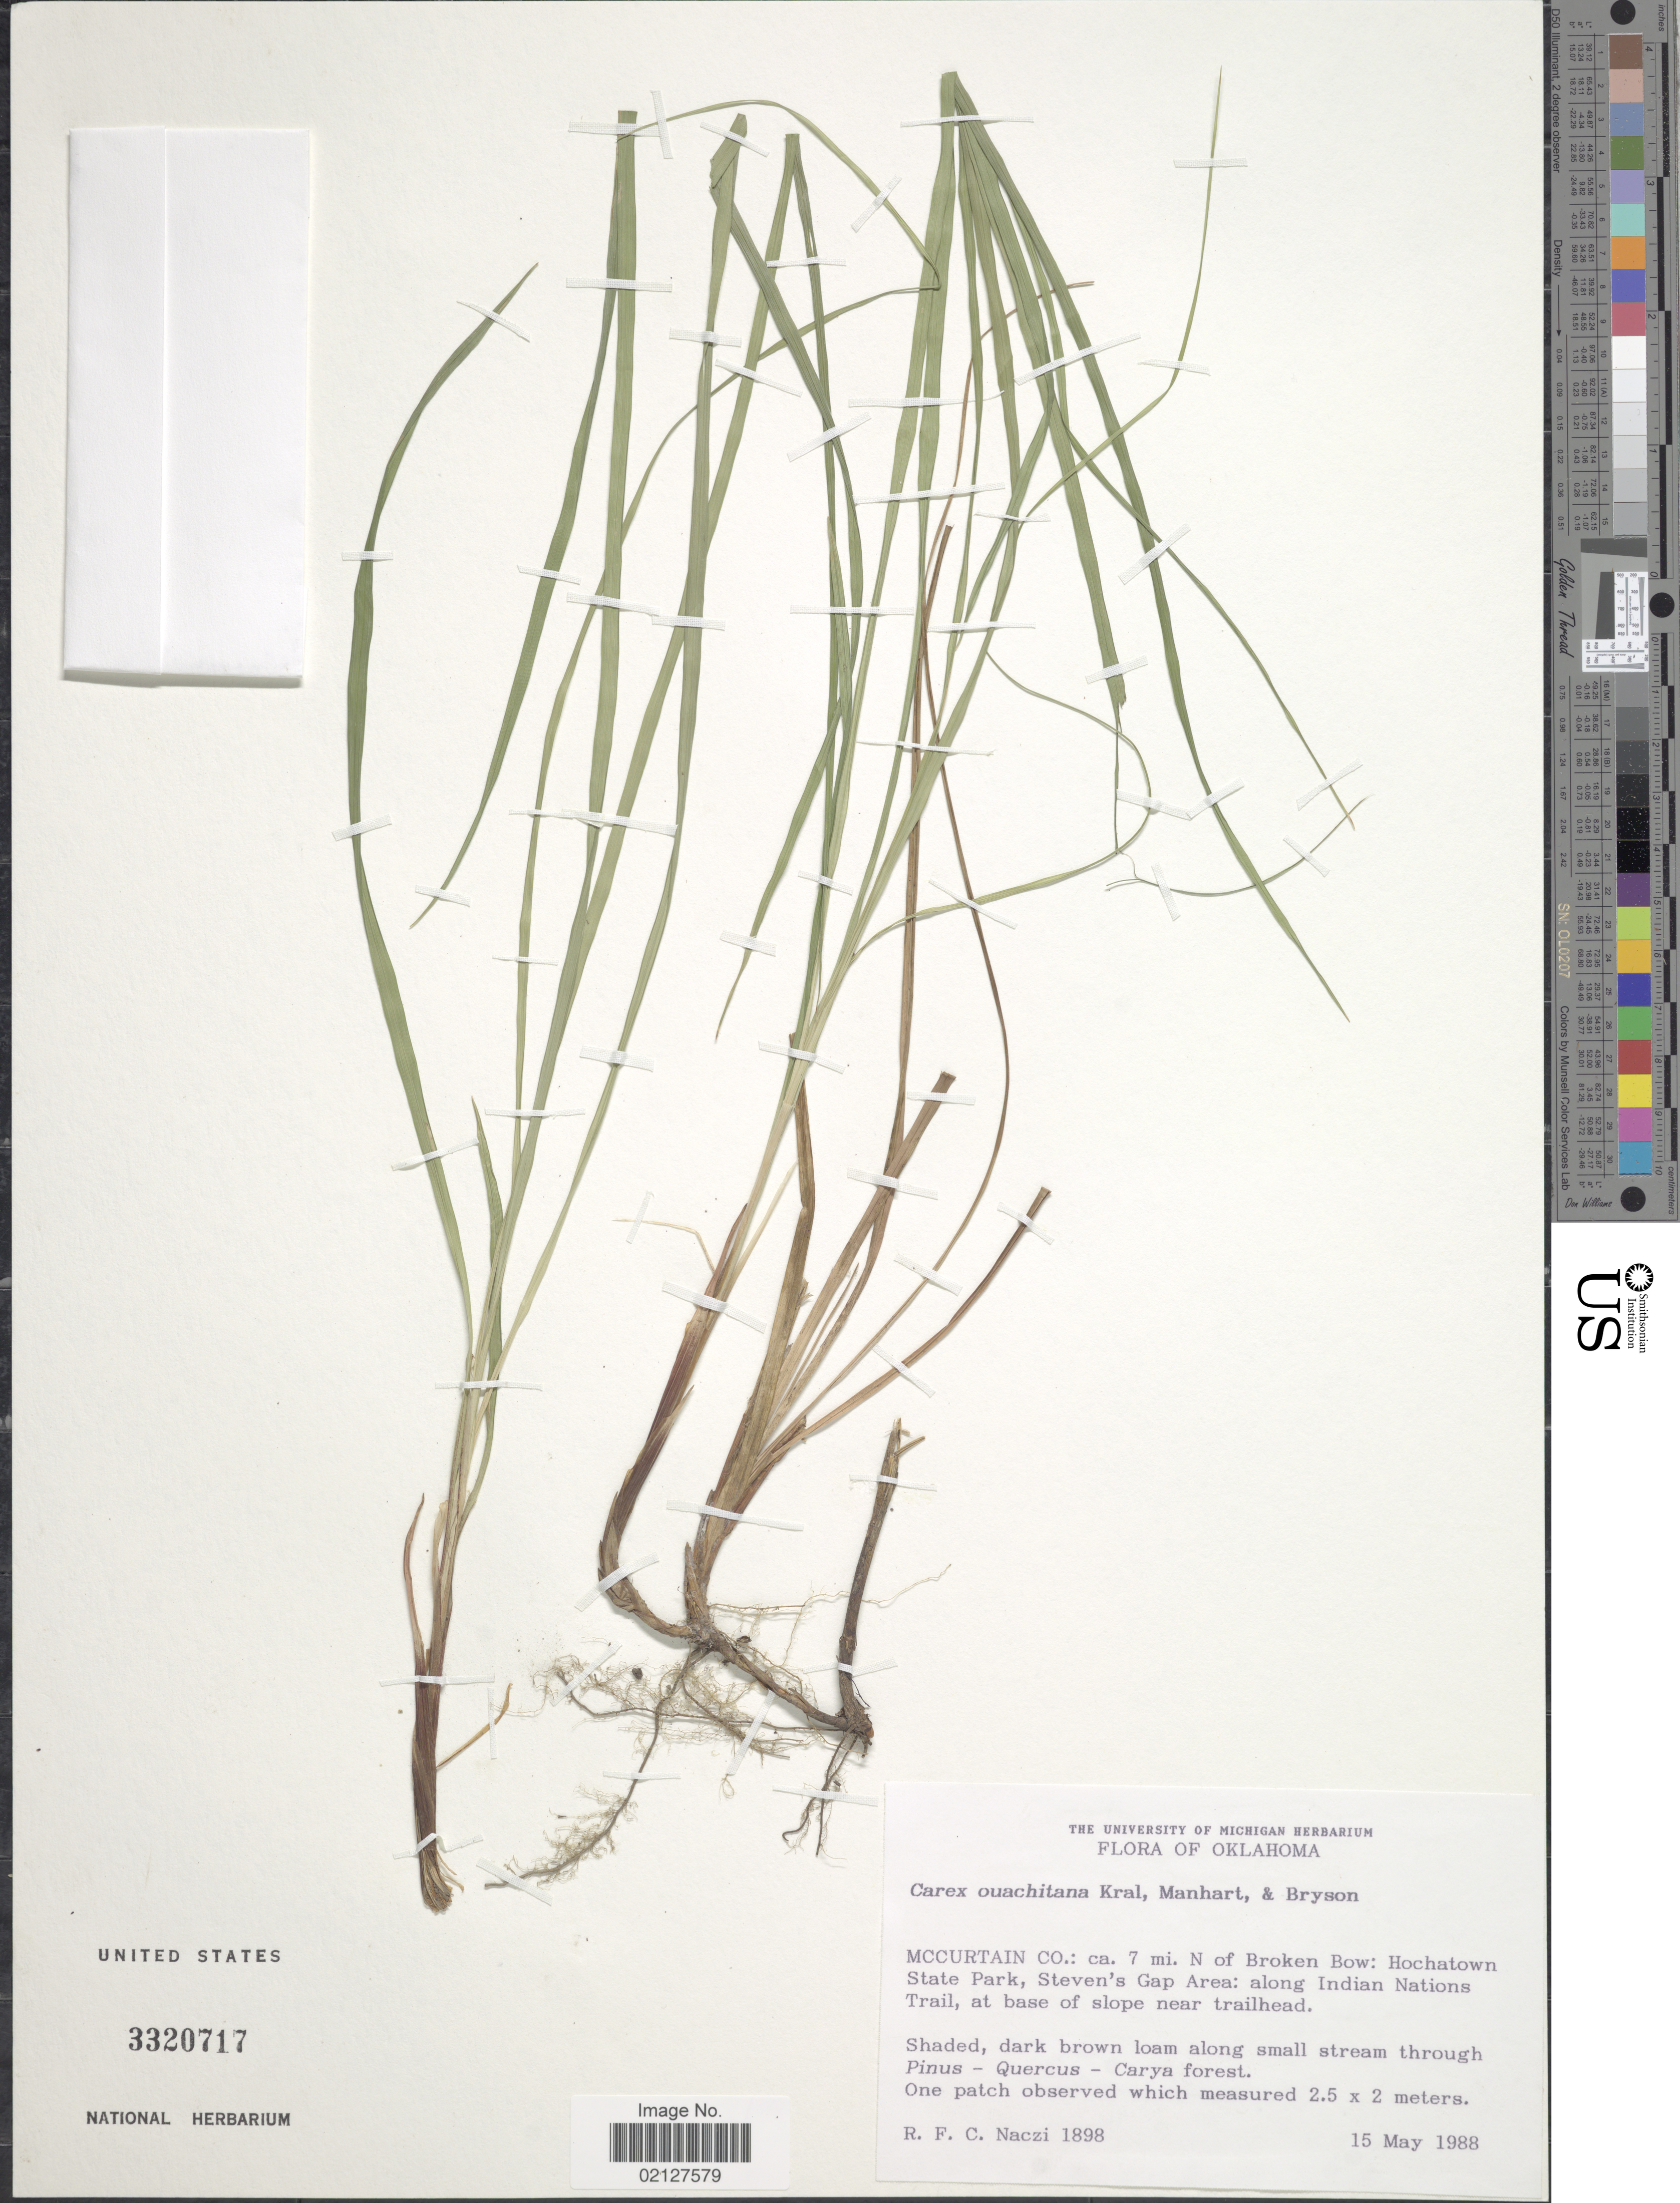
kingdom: Plantae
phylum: Tracheophyta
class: Liliopsida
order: Poales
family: Cyperaceae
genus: Carex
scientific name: Carex ouachitana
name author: Kral et al.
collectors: R. F. C. Naczi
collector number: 1898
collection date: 1988-05-15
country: United States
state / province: Oklahoma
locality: McCurtain Co.: ca. 7 mi. N of Broken Bow: Hochatown State Park, Steven's Gap Area: along Indian Nations Trail, at base of slope near trailhead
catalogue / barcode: US 3320717